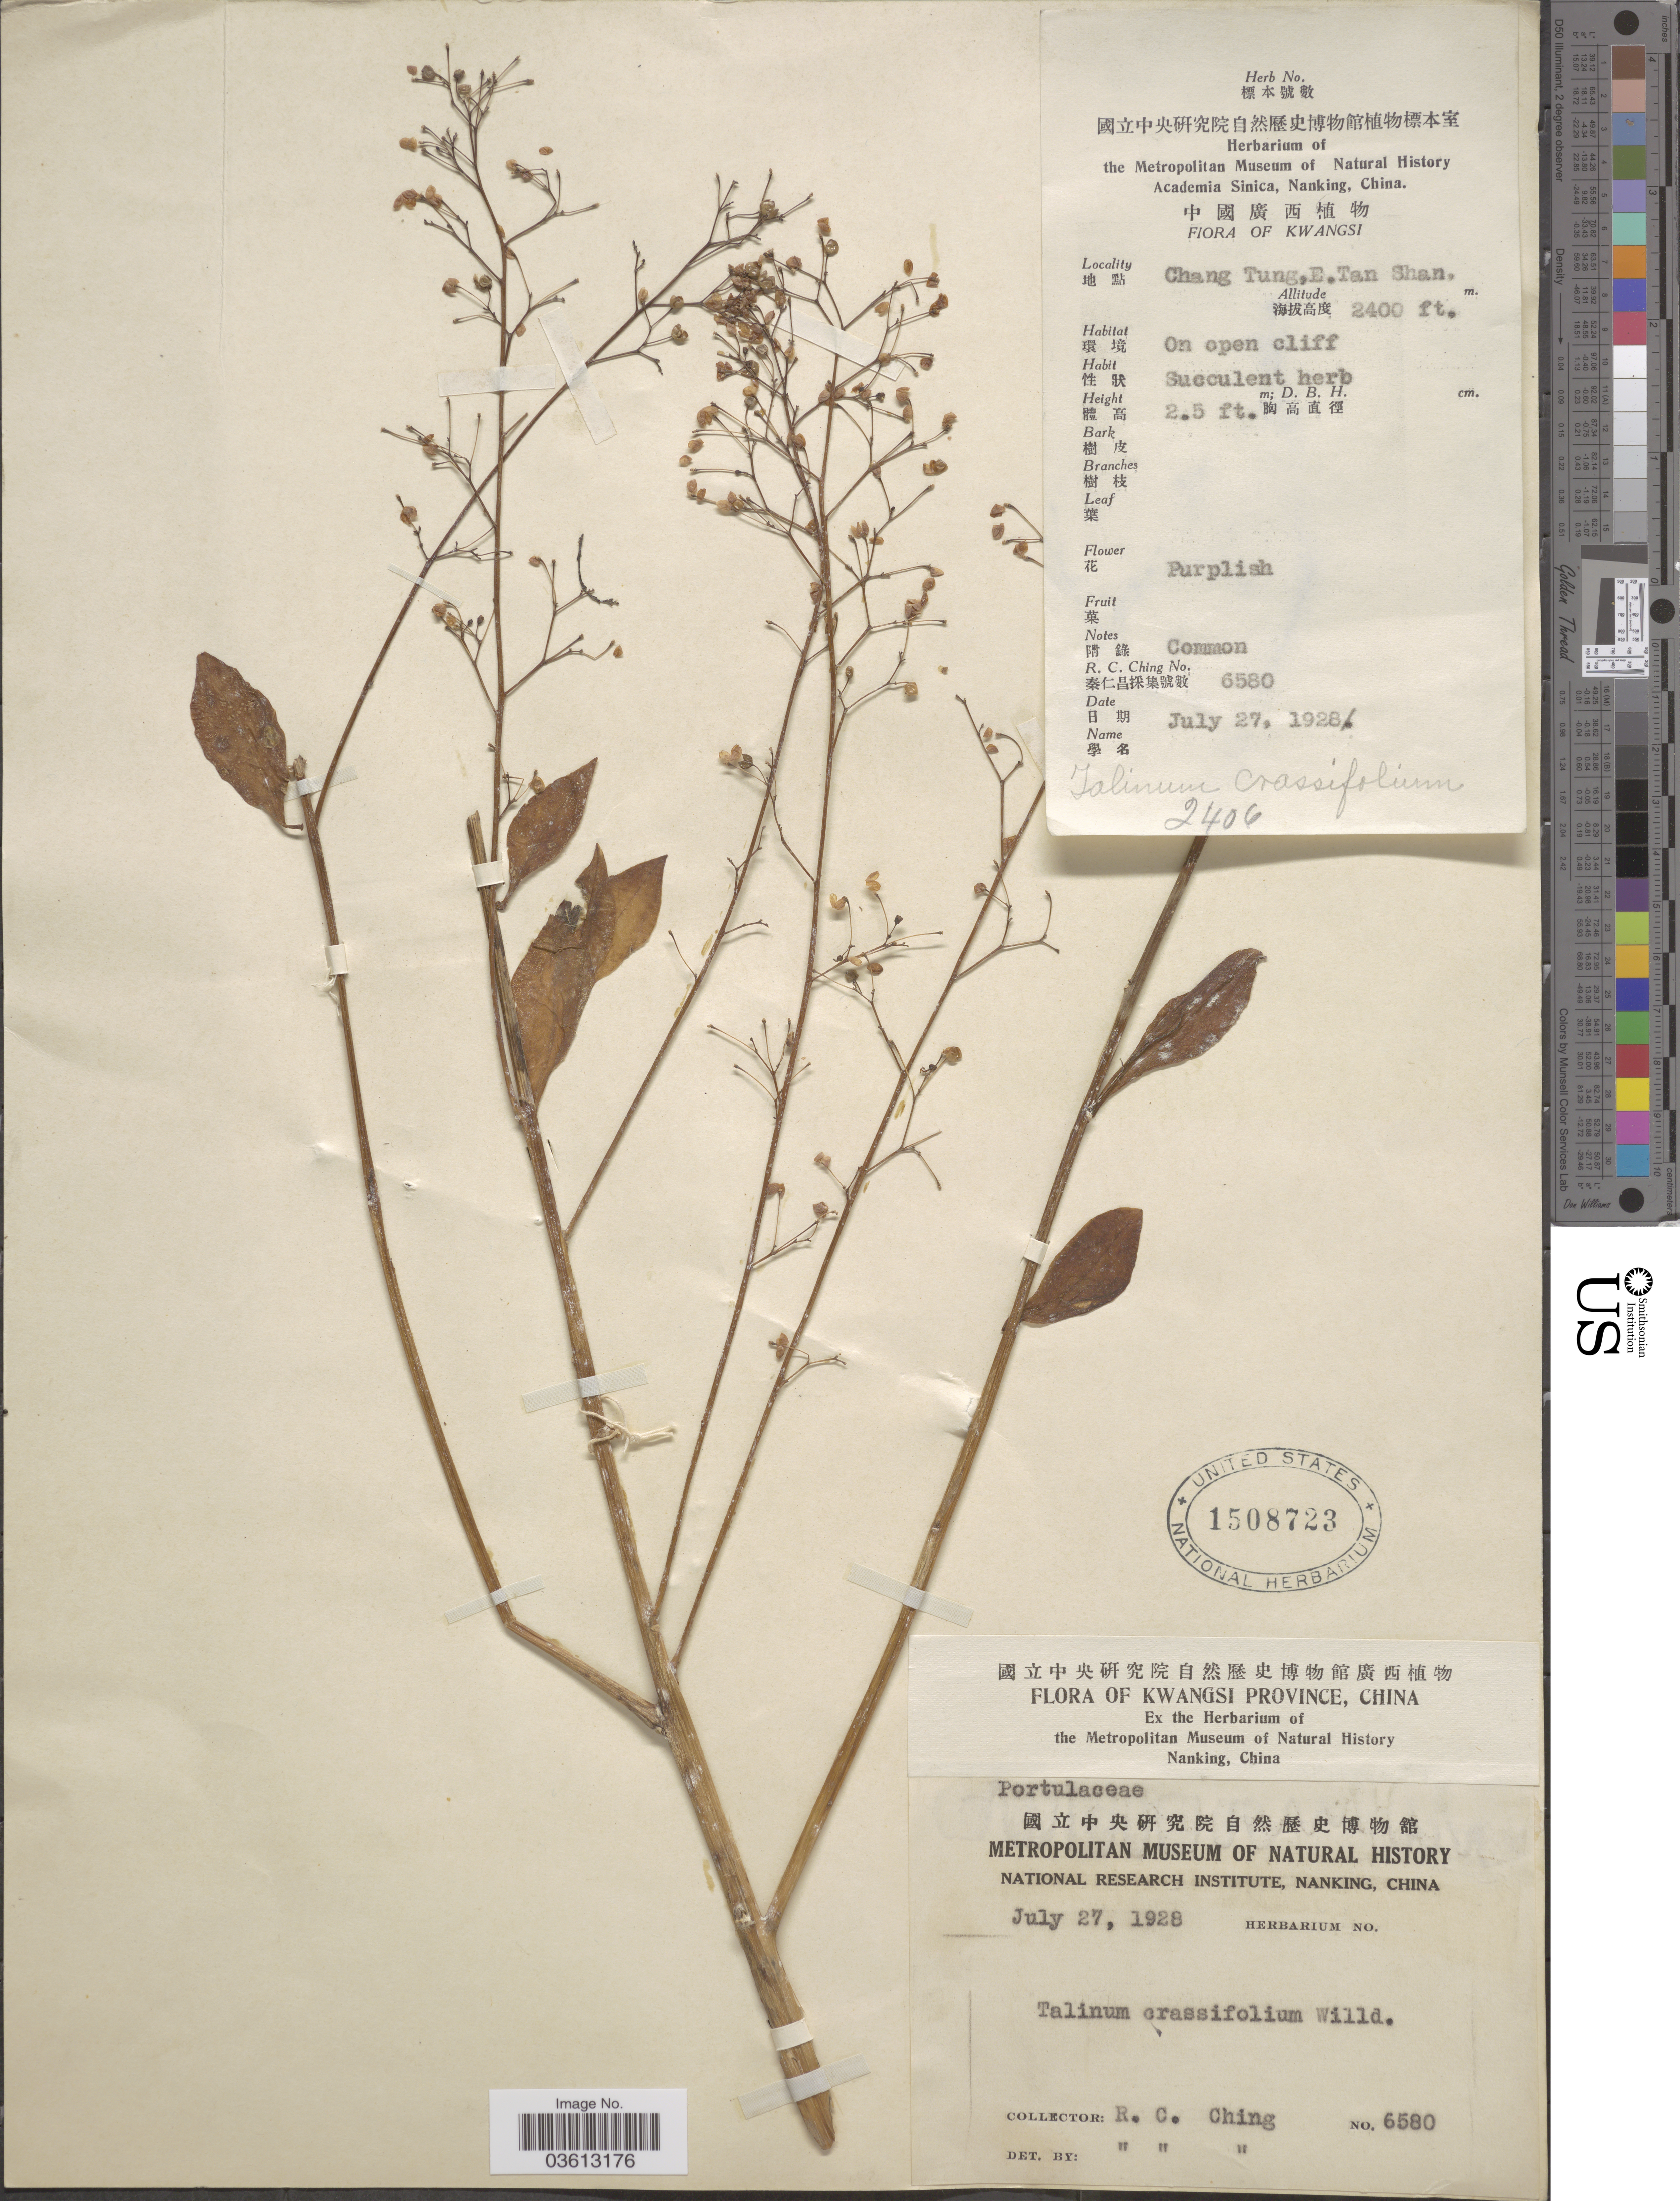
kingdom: Plantae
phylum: Tracheophyta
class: Magnoliopsida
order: Caryophyllales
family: Talinaceae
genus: Talinum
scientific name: Talinum paniculatum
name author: (Jacq.) Gaertn.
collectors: R. C. Ching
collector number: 6580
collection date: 1928-07-27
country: China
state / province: Guangxi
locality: Kwangsi Province. Chang Tung, E. Tan Shan.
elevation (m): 732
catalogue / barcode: US 1508723